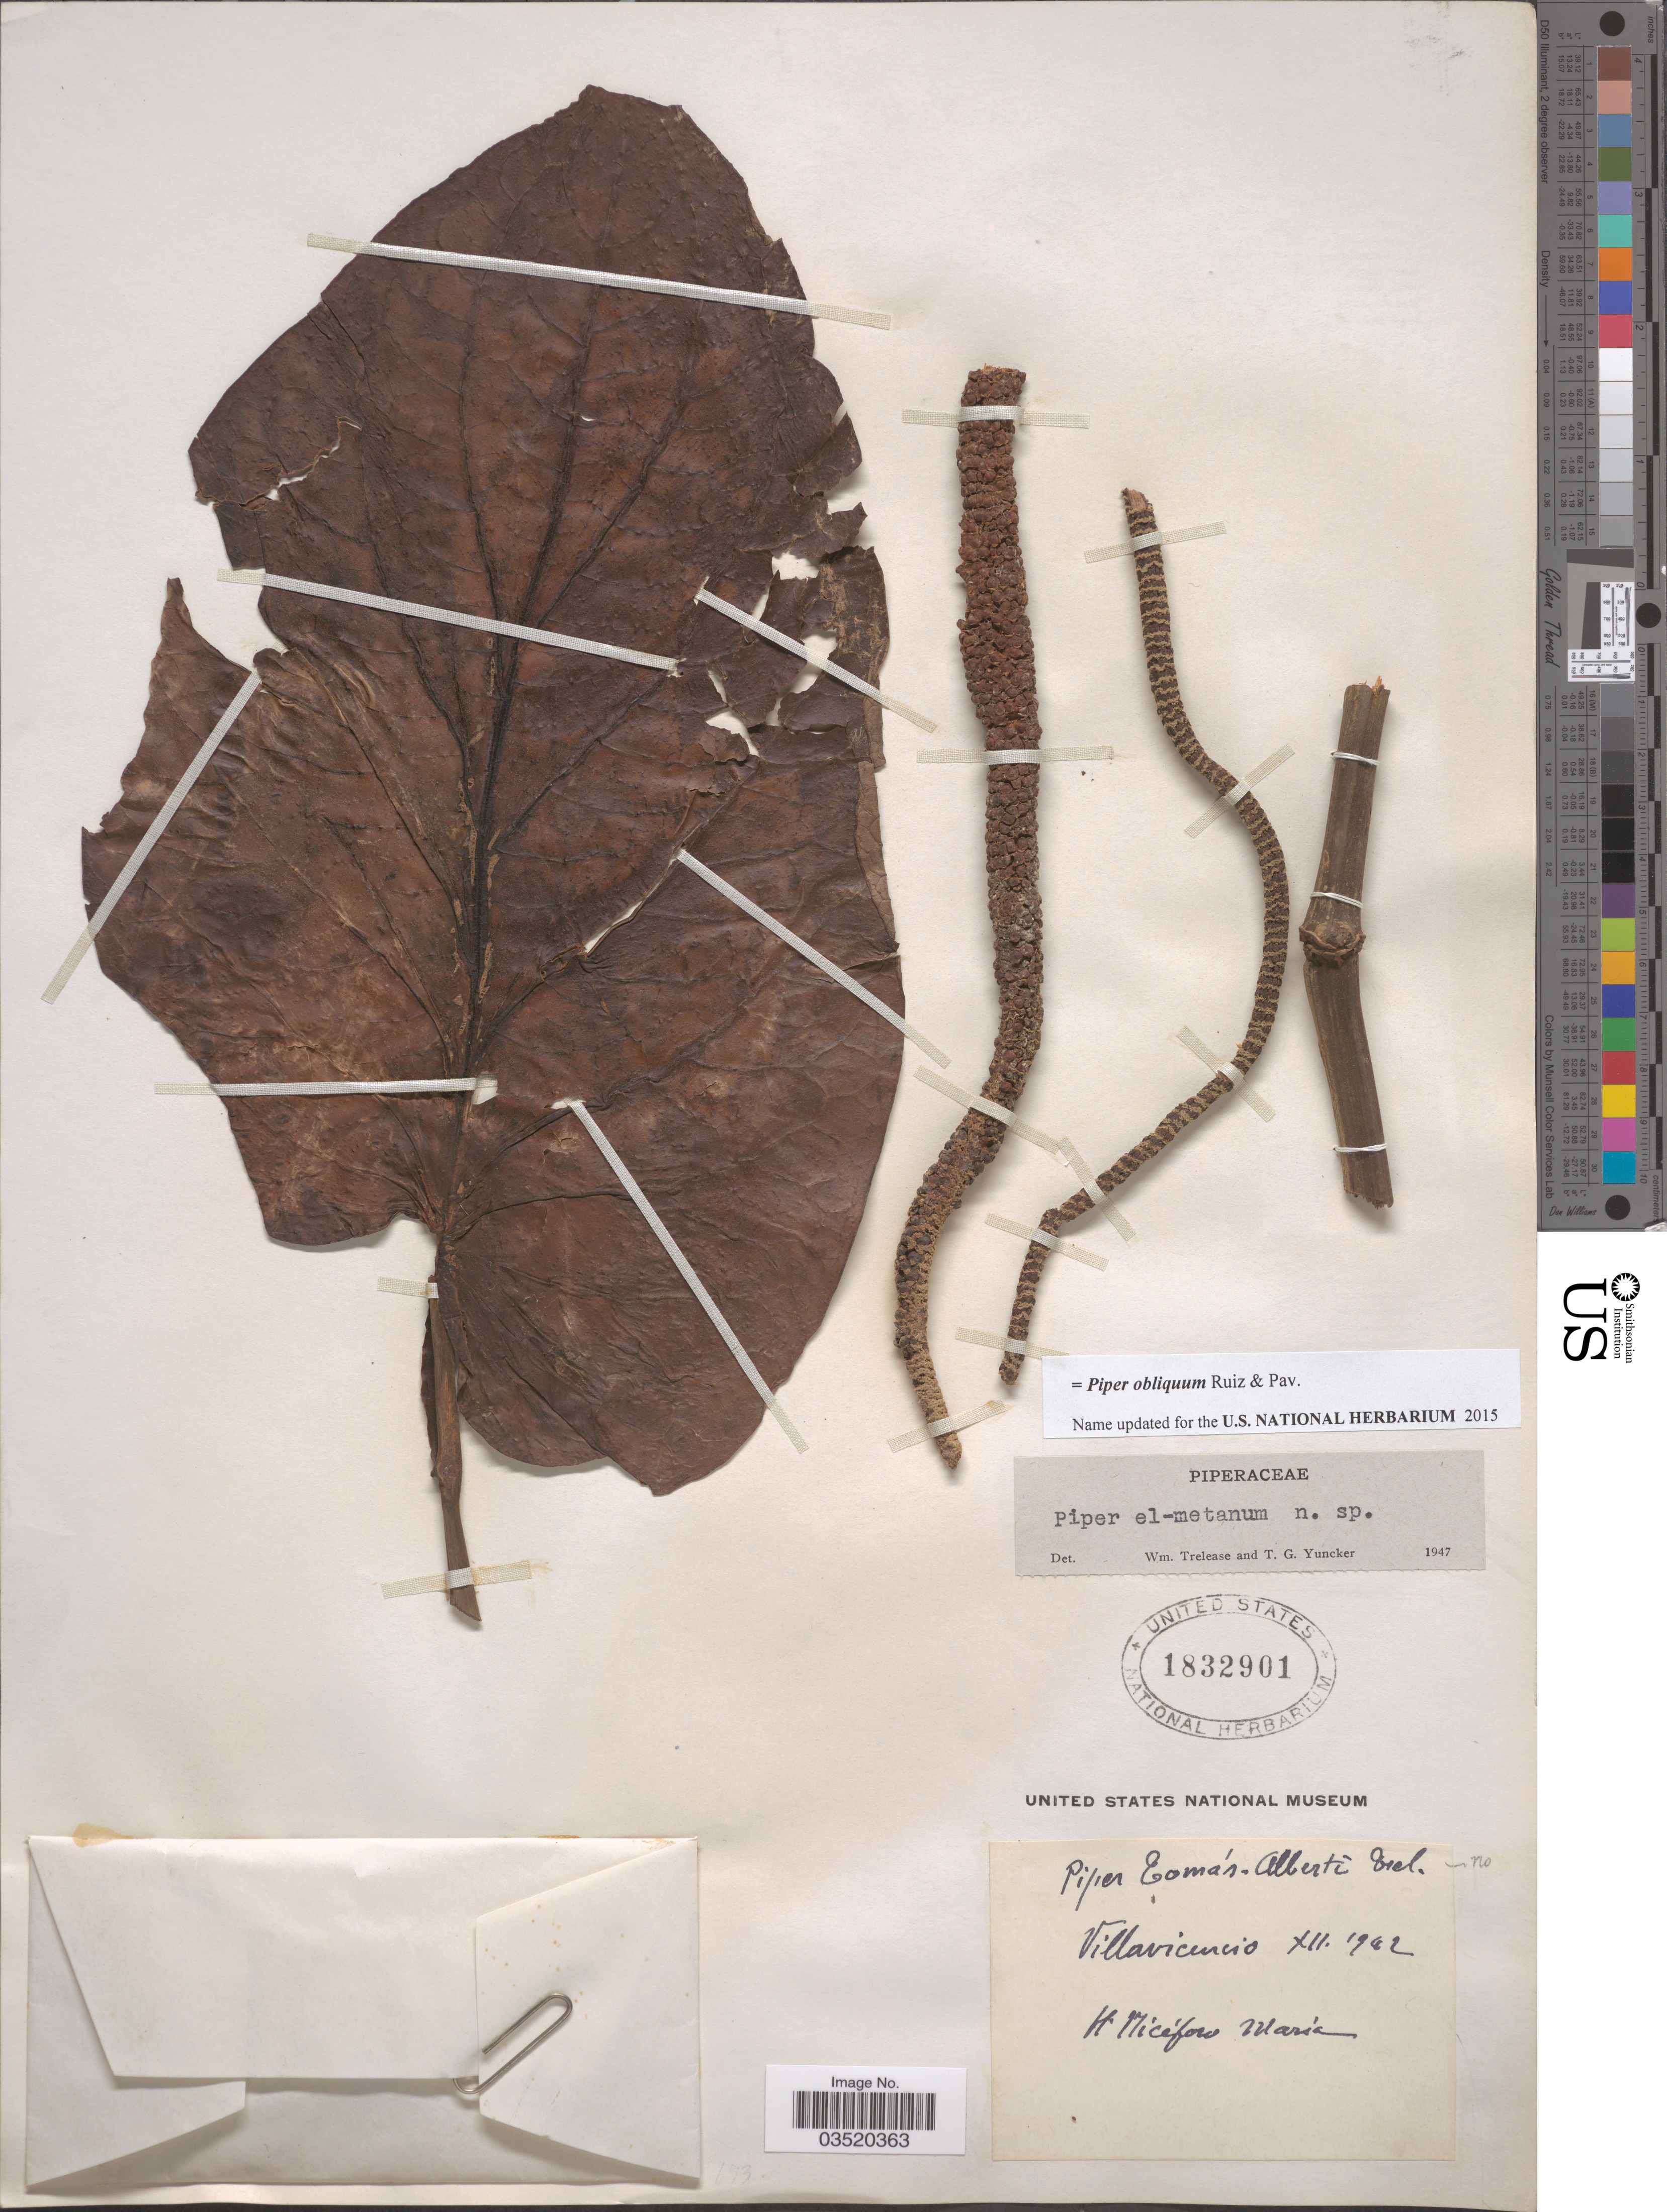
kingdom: Plantae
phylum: Tracheophyta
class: Magnoliopsida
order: Piperales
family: Piperaceae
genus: Piper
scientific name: Piper obliquum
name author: Ruiz & Pav.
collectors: M. Niceforo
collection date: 1942-12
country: Colombia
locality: Villavicencio.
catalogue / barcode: US 1832901